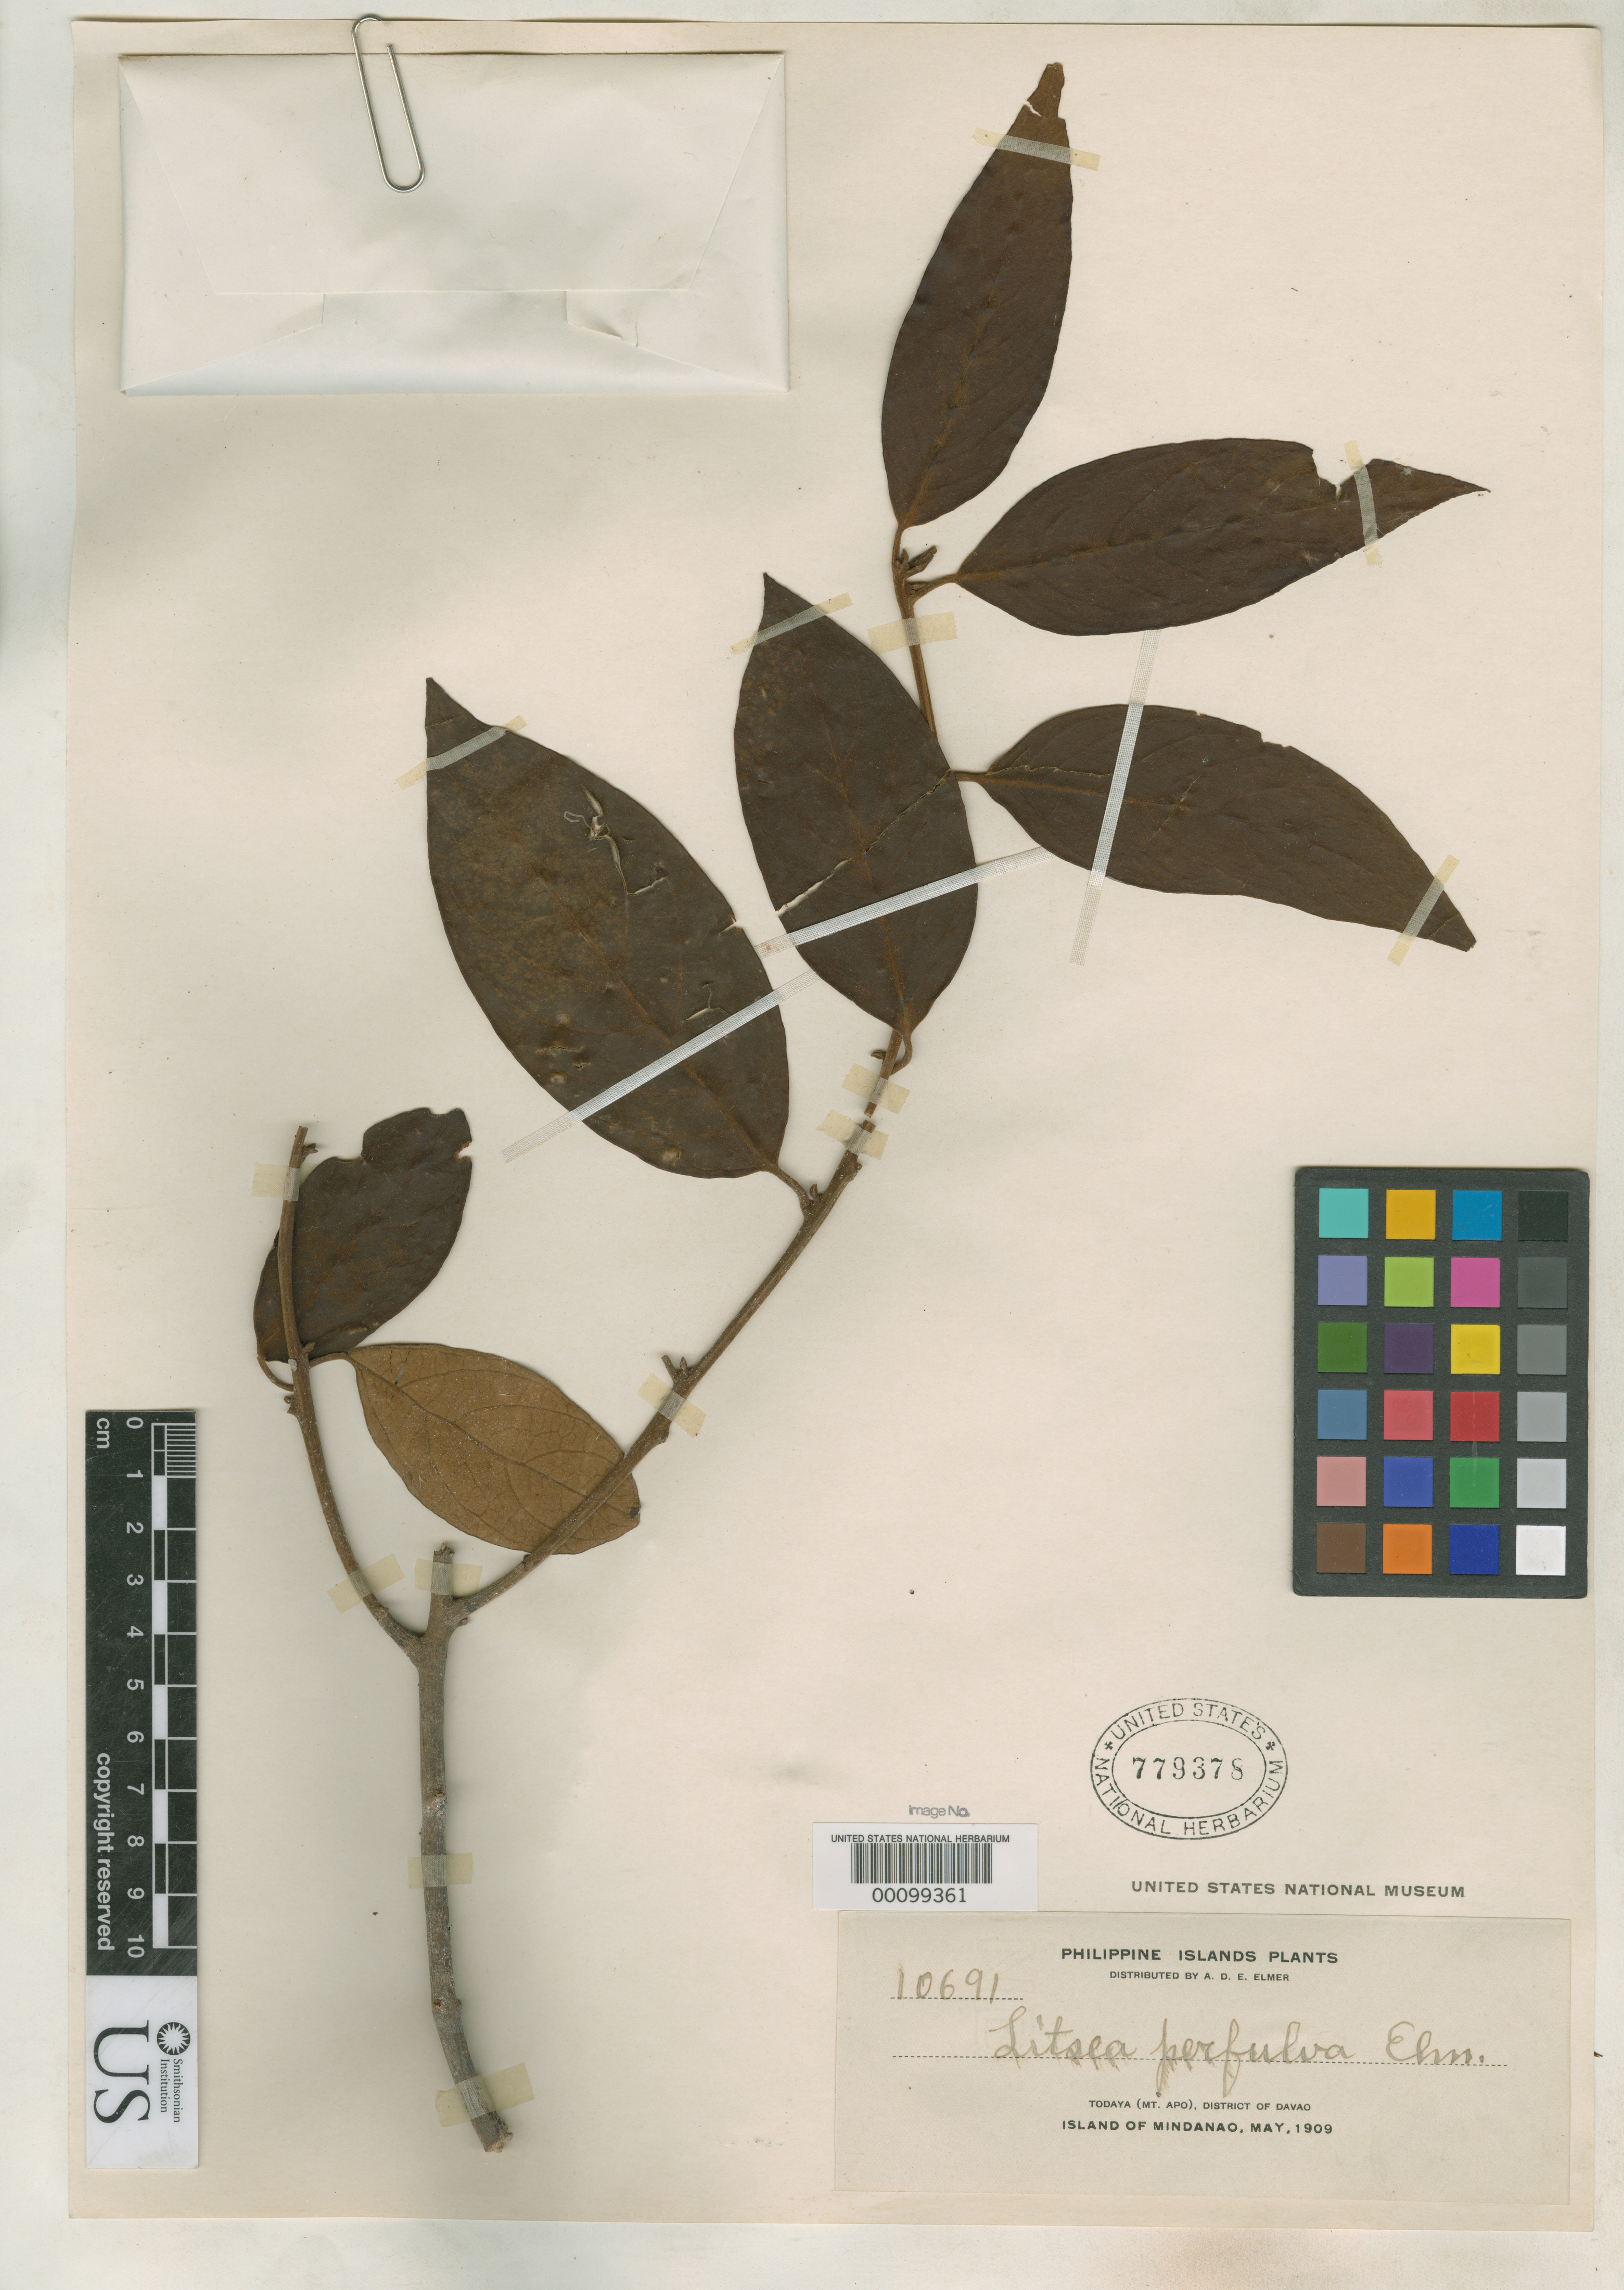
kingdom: Plantae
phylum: Tracheophyta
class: Magnoliopsida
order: Laurales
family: Lauraceae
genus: Litsea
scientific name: Litsea perfulva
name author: Elmer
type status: Isotype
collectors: A. D. E. Elmer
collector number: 10691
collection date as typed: May 1909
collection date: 1909-05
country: Philippines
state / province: Davao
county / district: Davao del Sur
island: Mindanao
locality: Todaya, Mt. Apo.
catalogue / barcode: US 779378